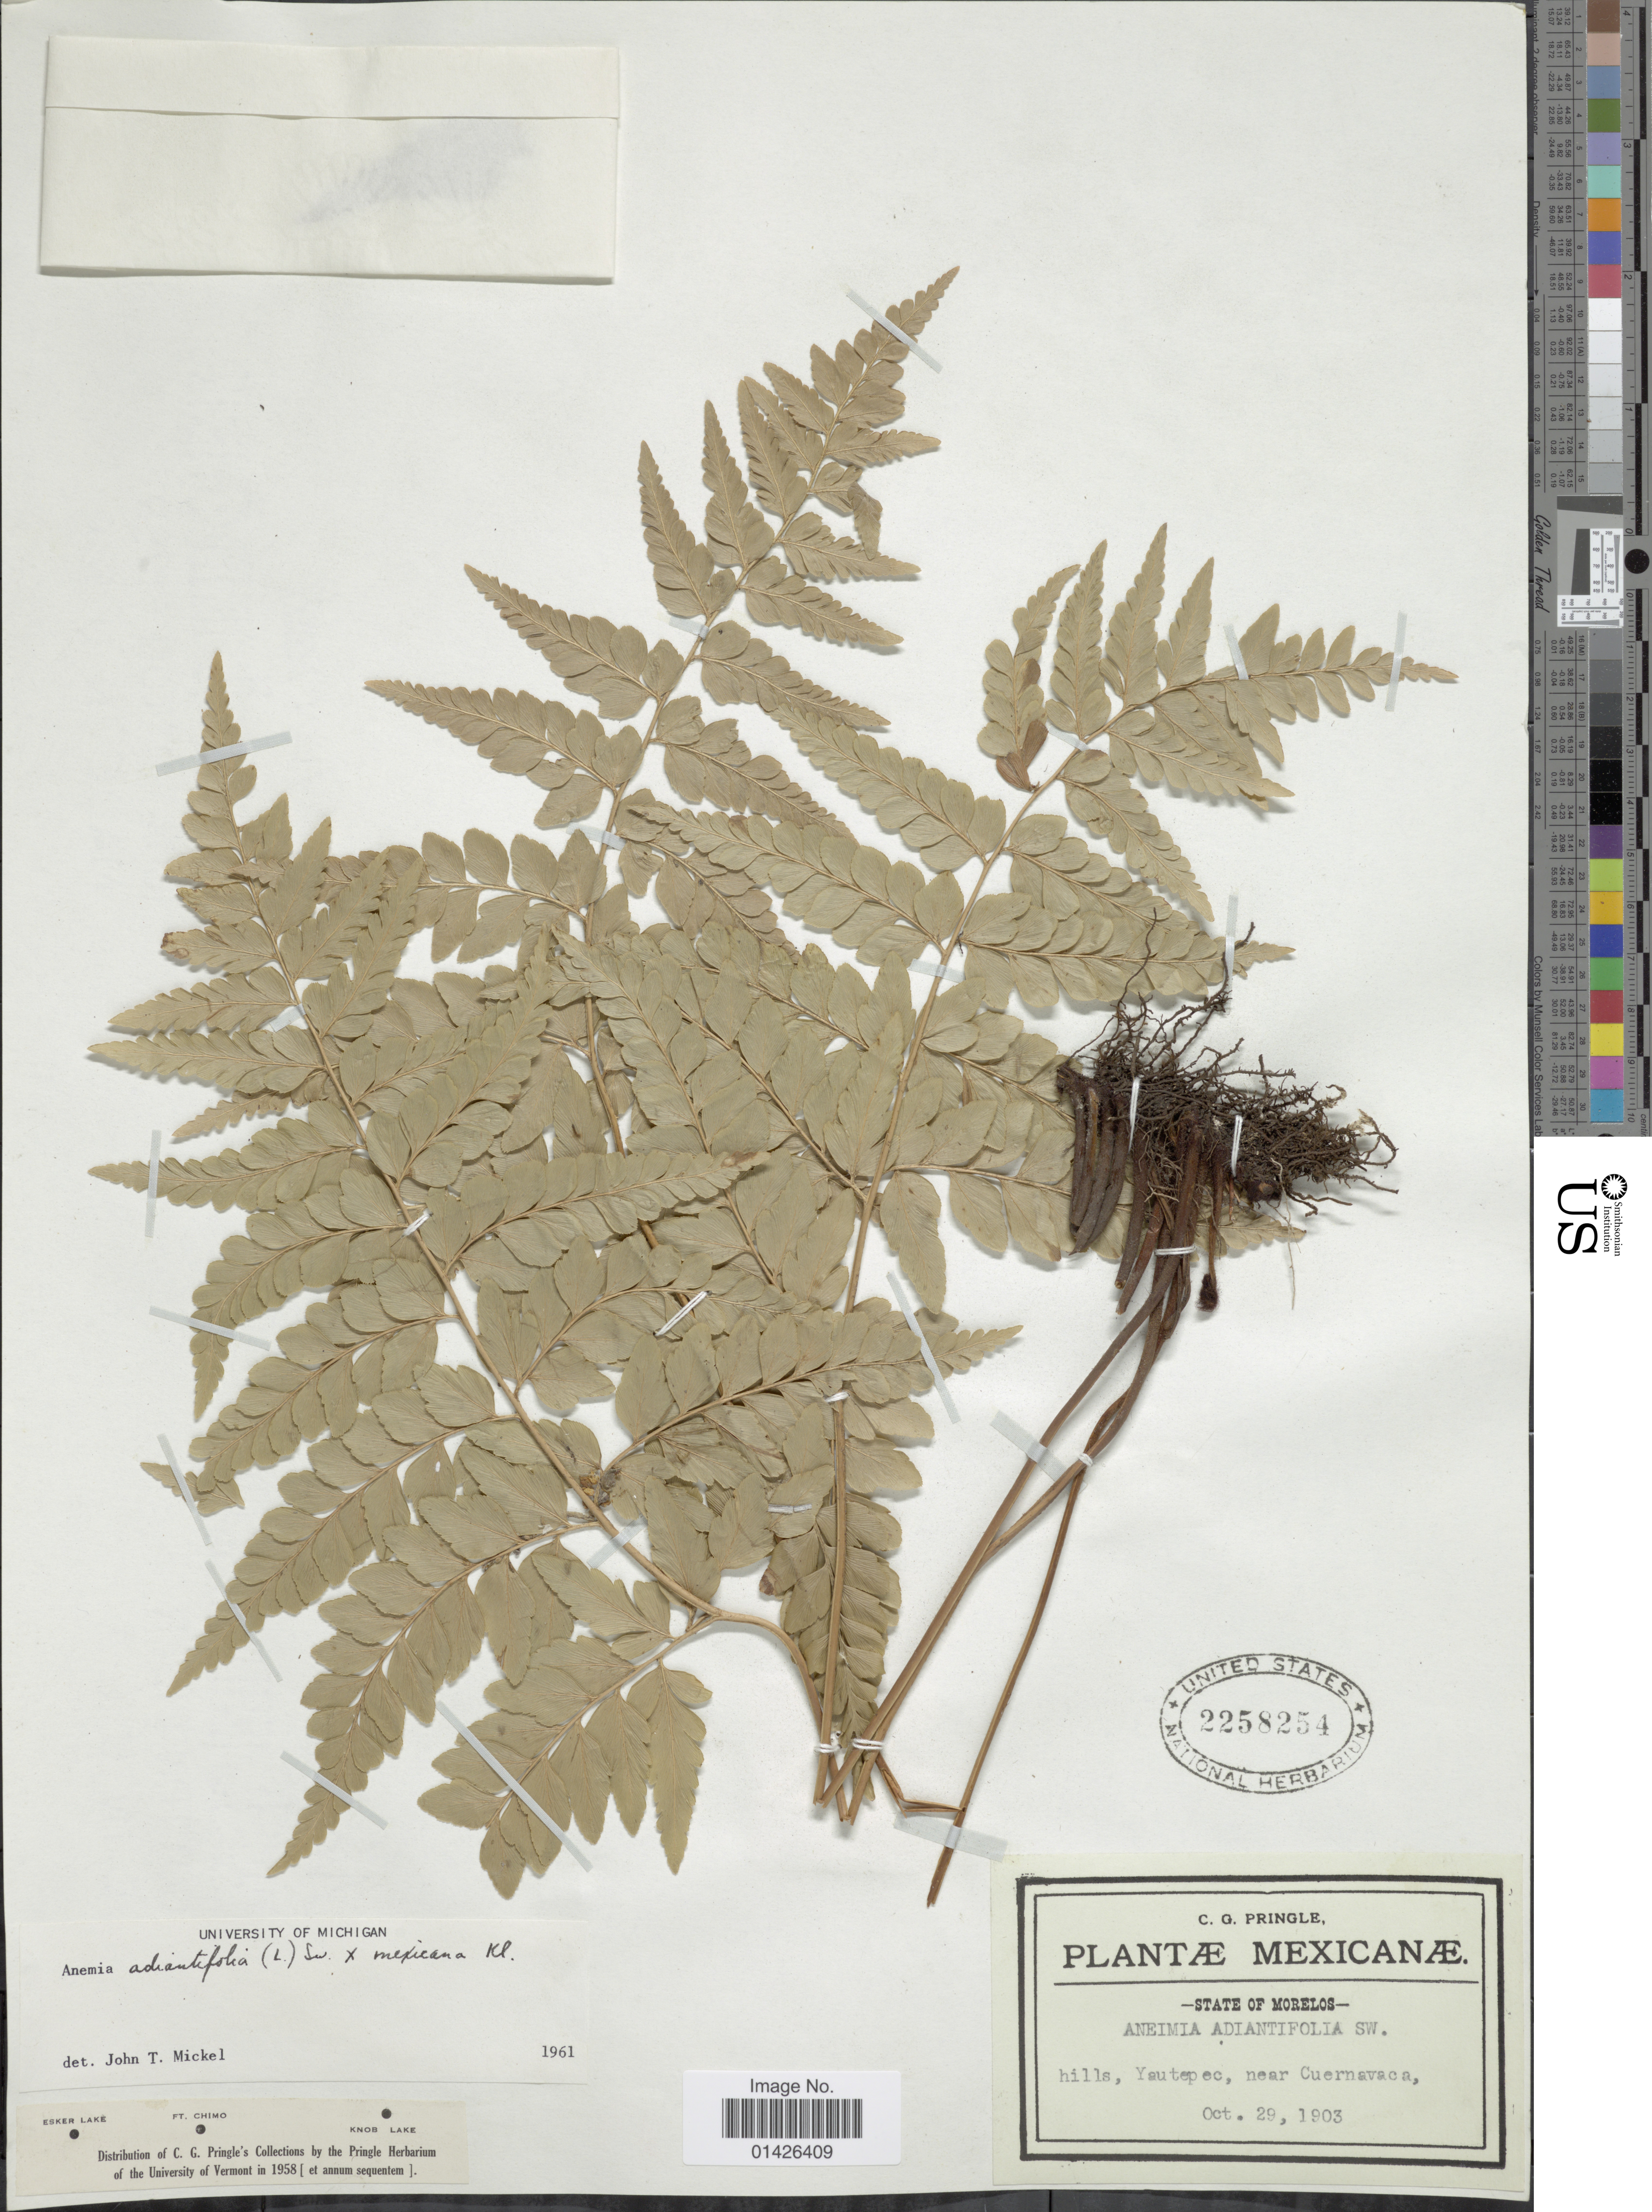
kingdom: Plantae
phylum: Tracheophyta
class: Polypodiopsida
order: Schizaeales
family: Anemiaceae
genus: Anemia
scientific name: Anemia adiantifolia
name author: (L.) Sw.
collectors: C. G. Pringle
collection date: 1903-10-29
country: Mexico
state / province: Morelos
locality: Hills, Yautepec, near Cuernavaca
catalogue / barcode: US 2258254